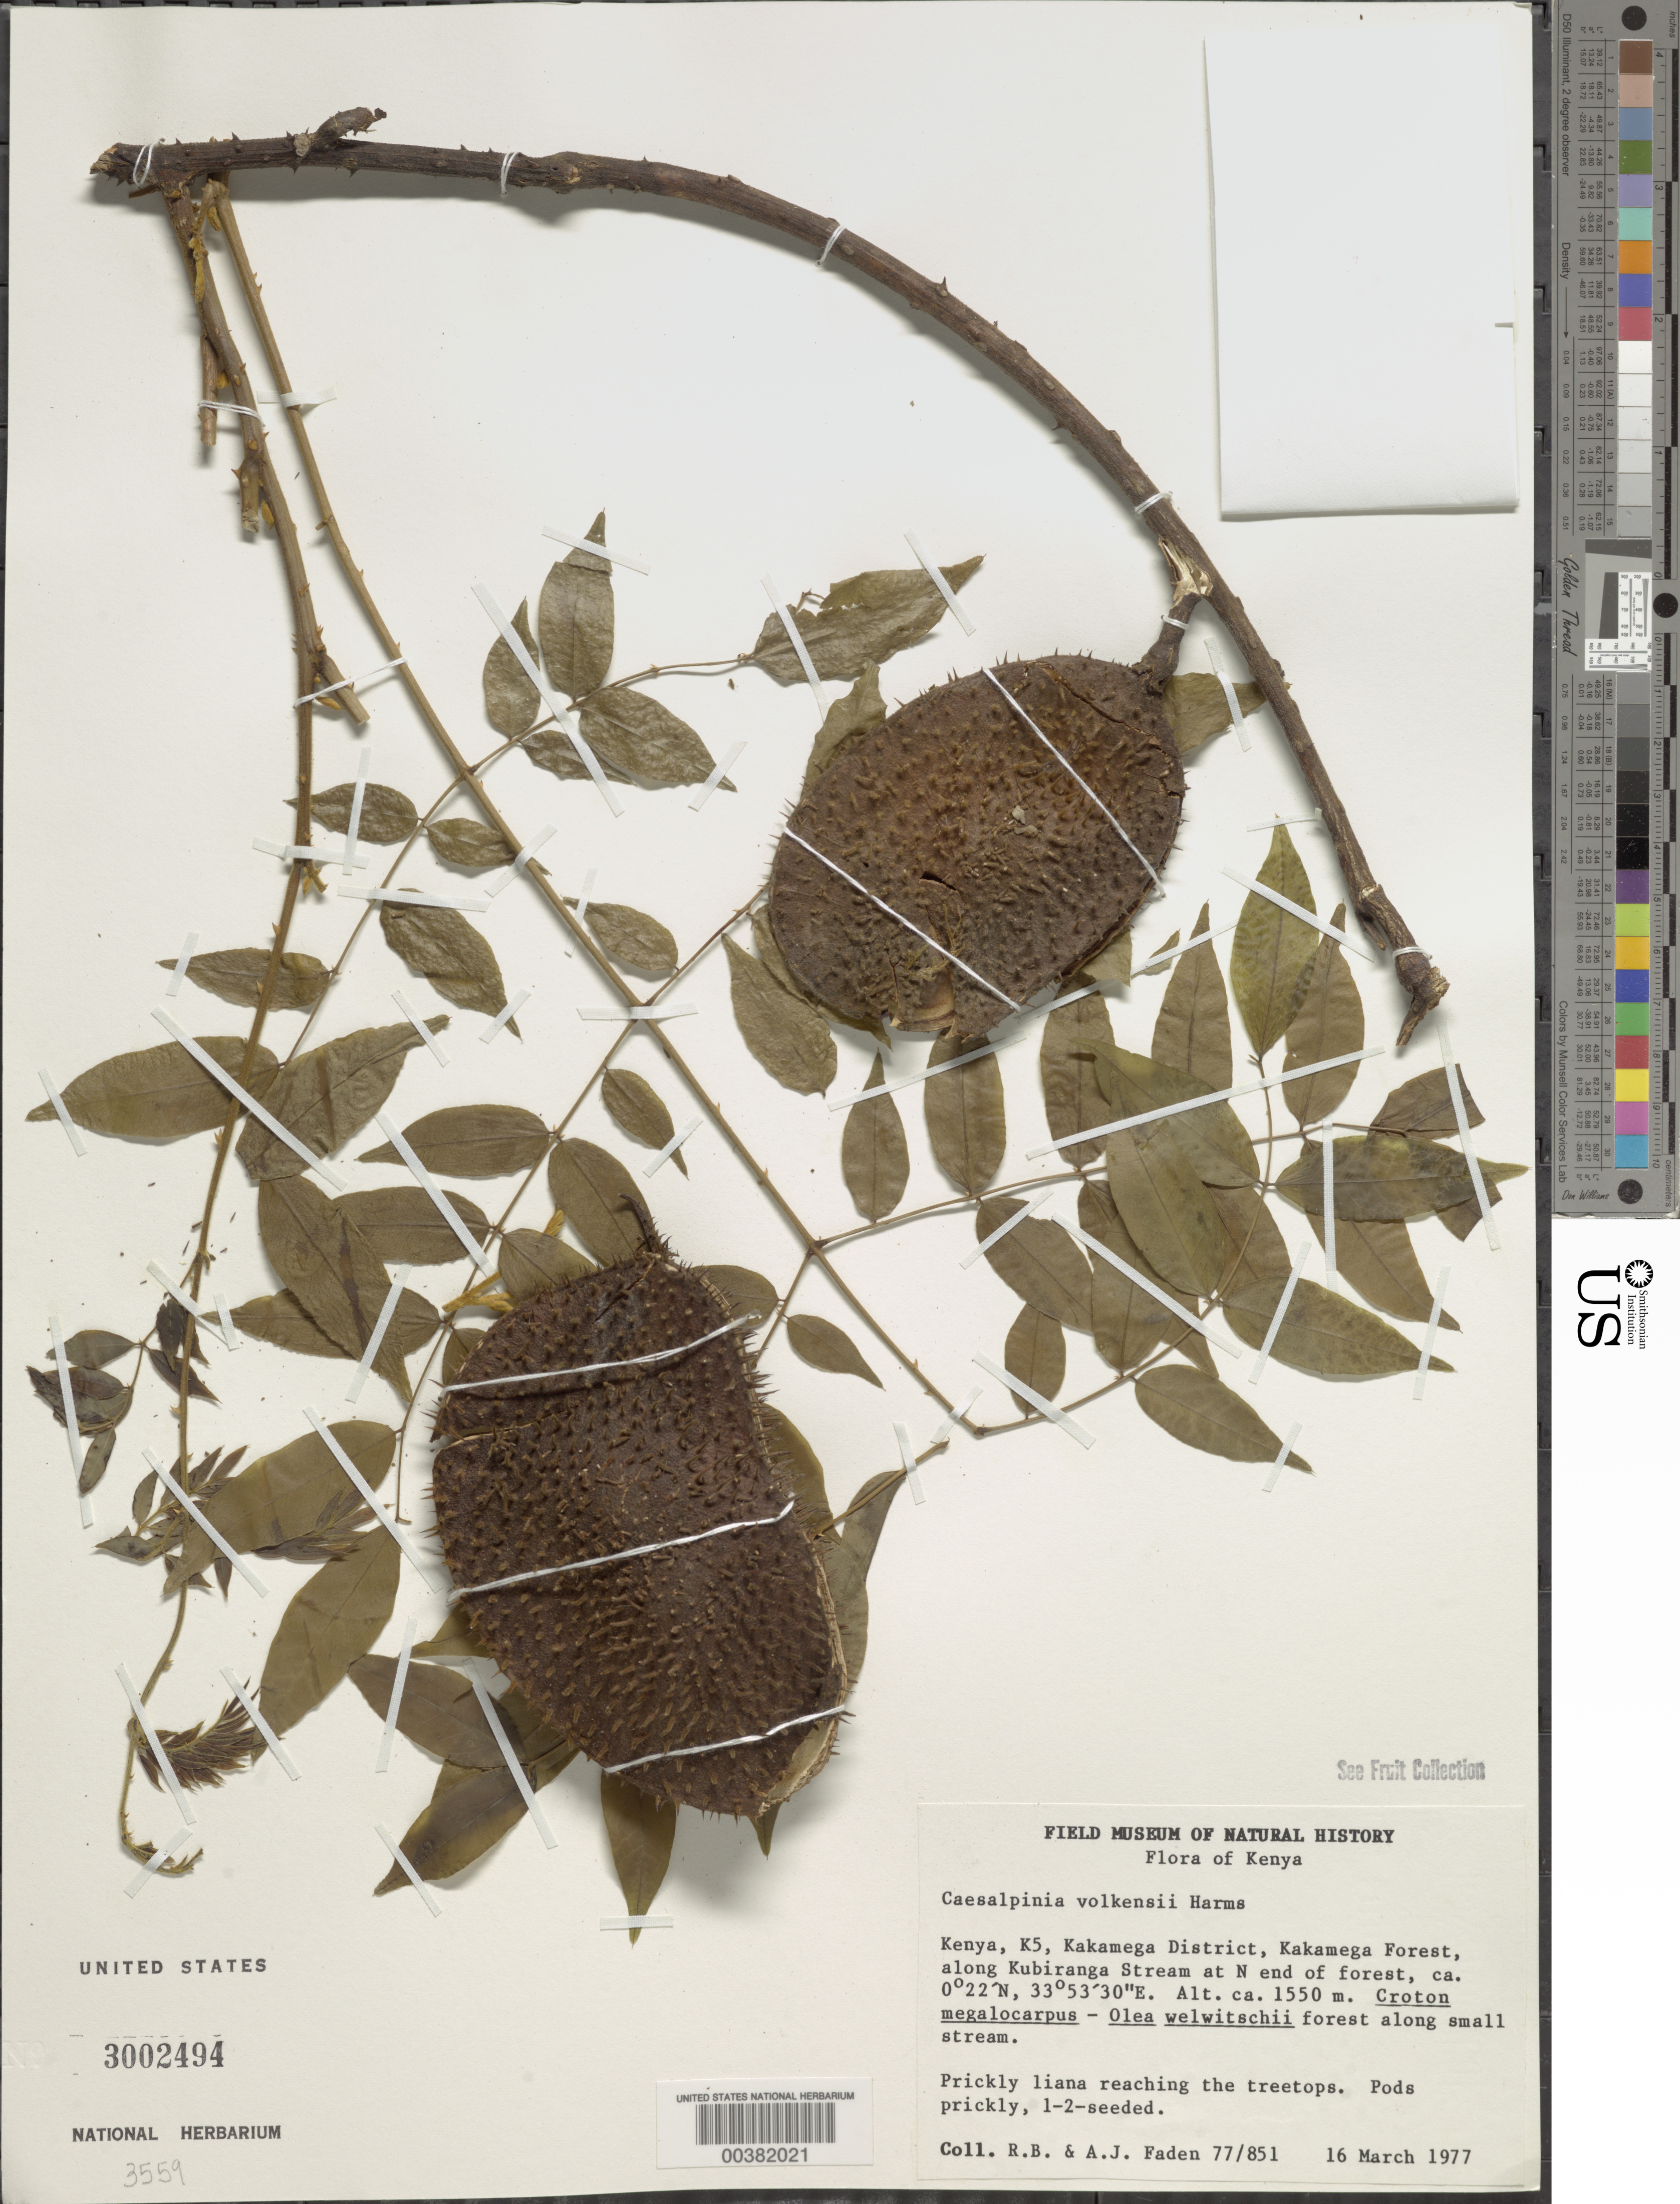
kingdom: Plantae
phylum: Tracheophyta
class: Magnoliopsida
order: Fabales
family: Fabaceae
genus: Guilandina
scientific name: Guilandina volkensii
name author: (Harms) G.P. Lewis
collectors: R. B. Faden & A. J. Faden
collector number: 77/851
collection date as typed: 16 Mar 1977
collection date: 1977-03-16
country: Kenya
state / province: Kakamega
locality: Kakamega forest, along kubiranga stream at n end of forest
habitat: Forest along small stream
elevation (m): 1550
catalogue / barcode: US 3002494